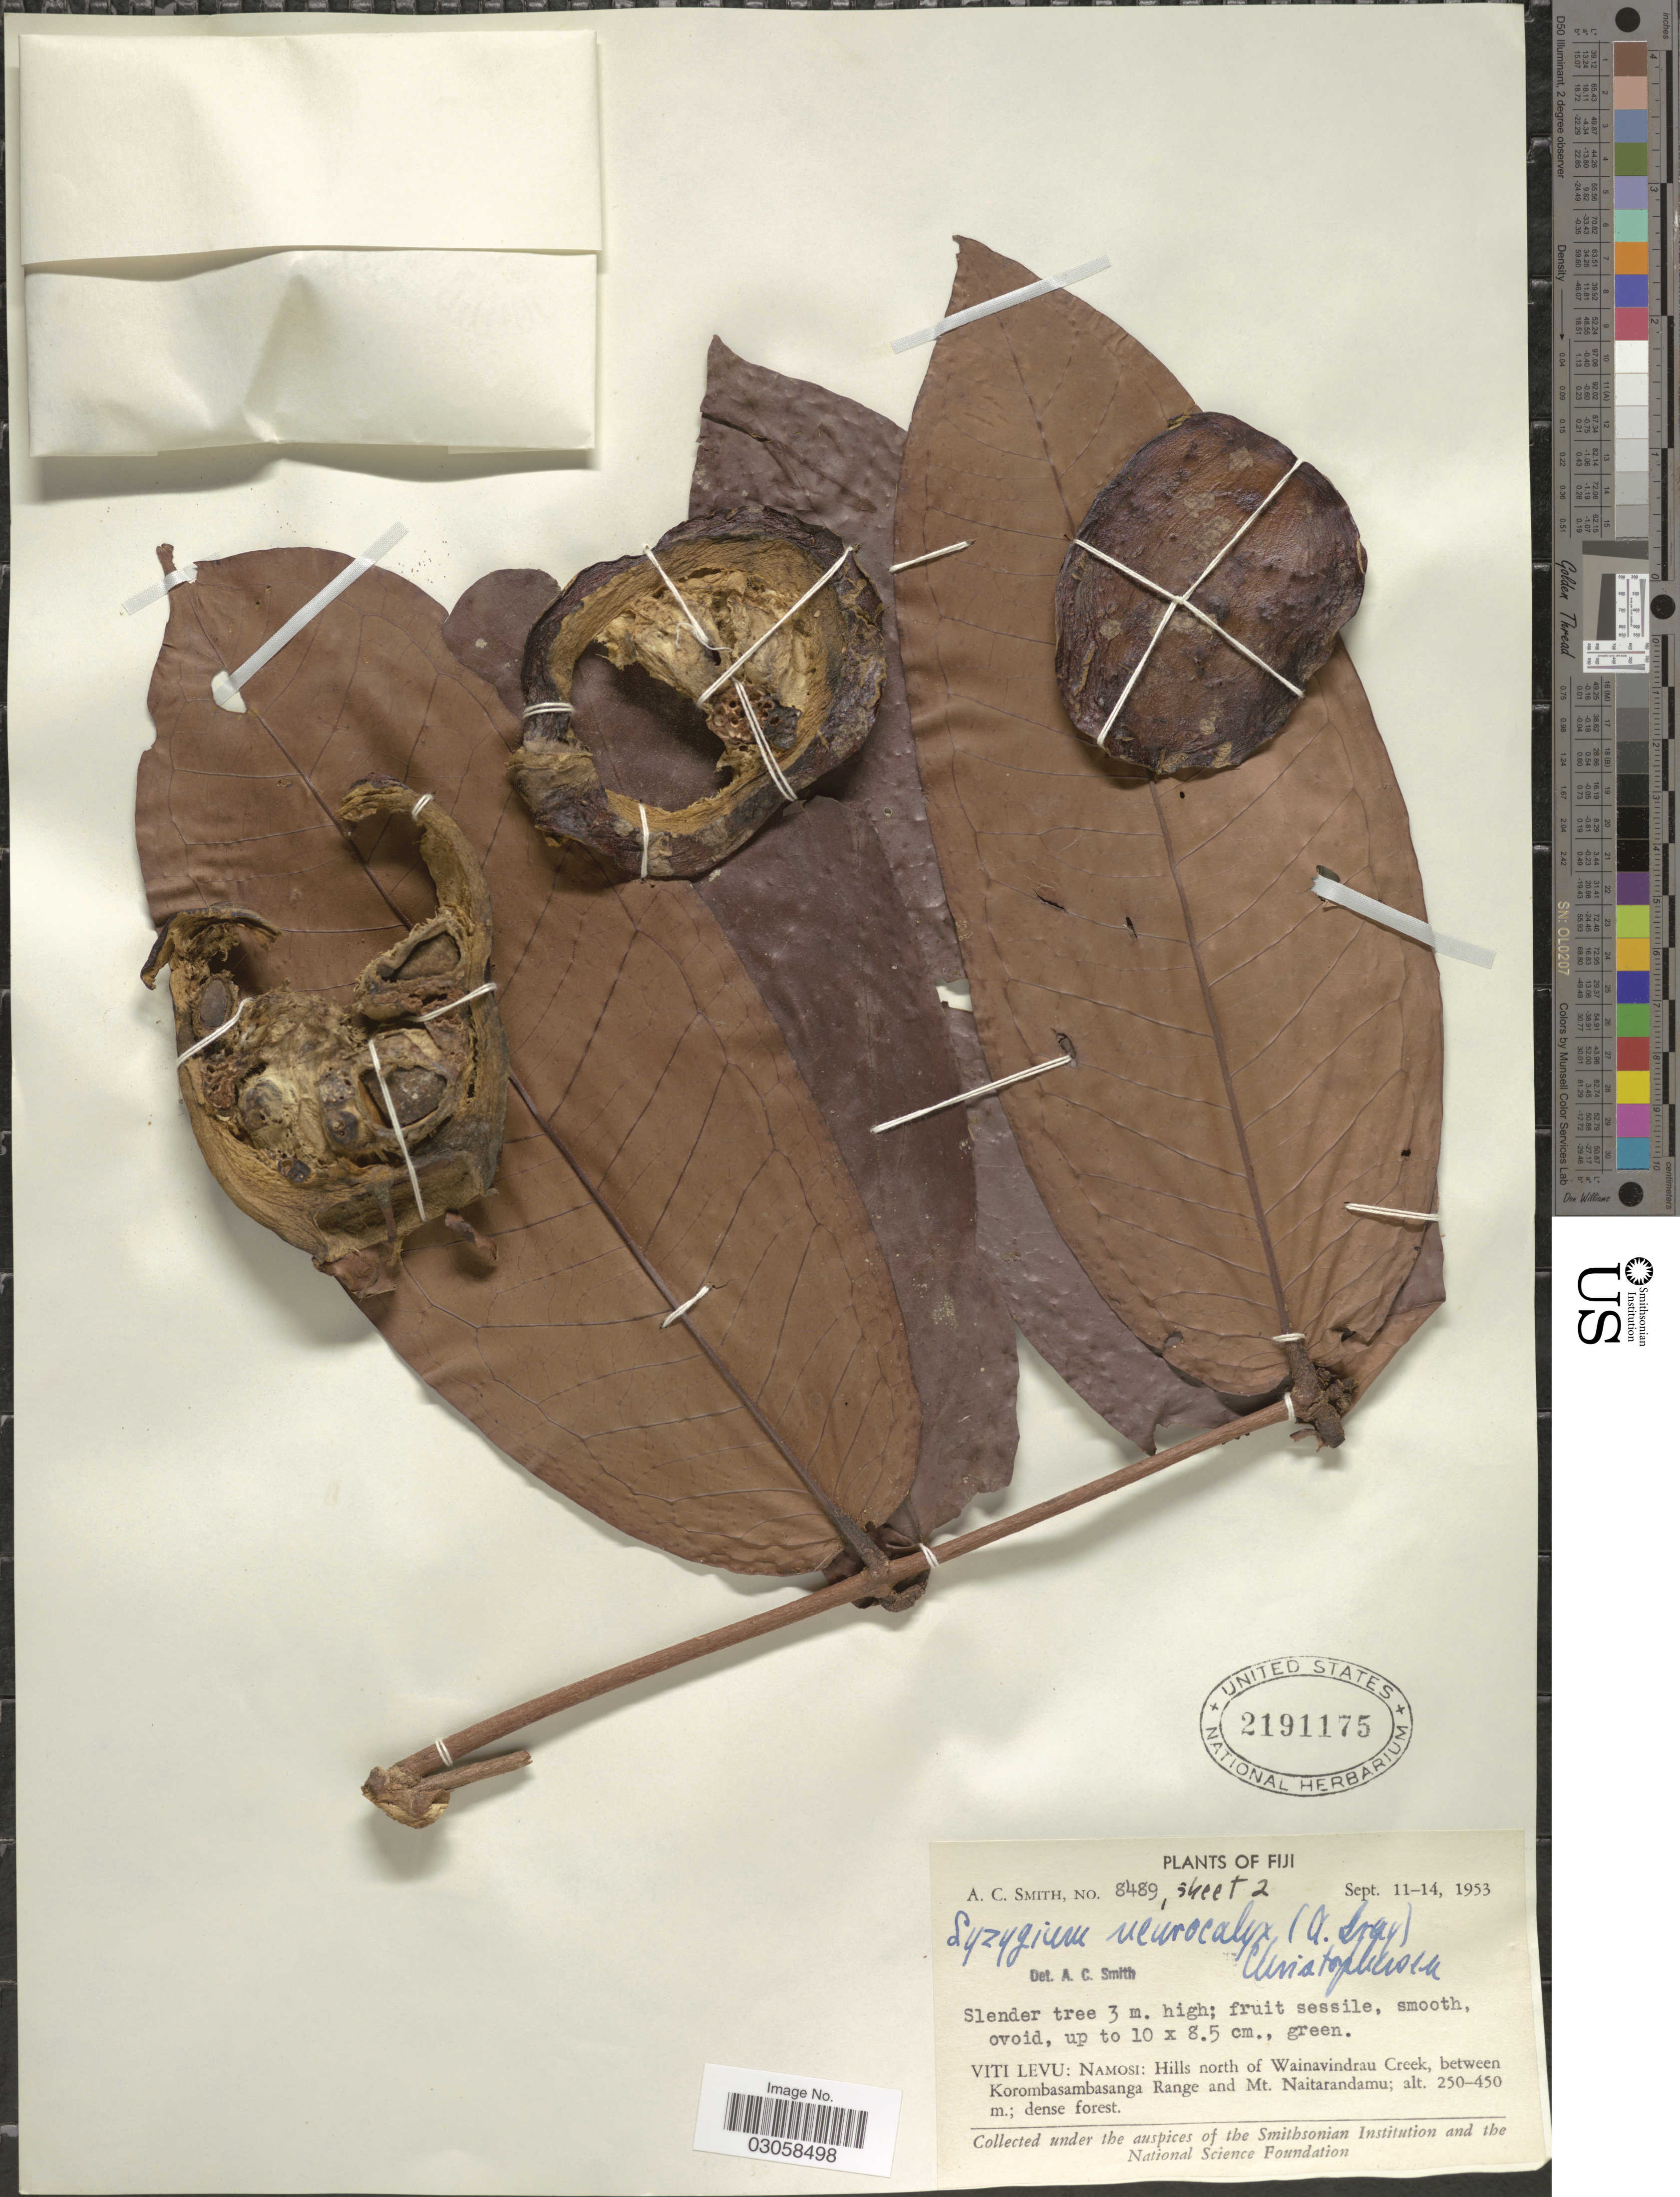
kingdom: Plantae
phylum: Tracheophyta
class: Magnoliopsida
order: Myrtales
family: Myrtaceae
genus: Syzygium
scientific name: Syzygium neurocalyx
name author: (A. Gray) Christoph.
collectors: A. C. Smith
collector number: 8489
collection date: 1953-09-11/1953-09-14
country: Fiji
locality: Viti Levu: Namosi: Hills north of Wanavindrau Creek, between Korombasambasanga Range and Mt. Naitarandamu.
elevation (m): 250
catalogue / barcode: US 2191175